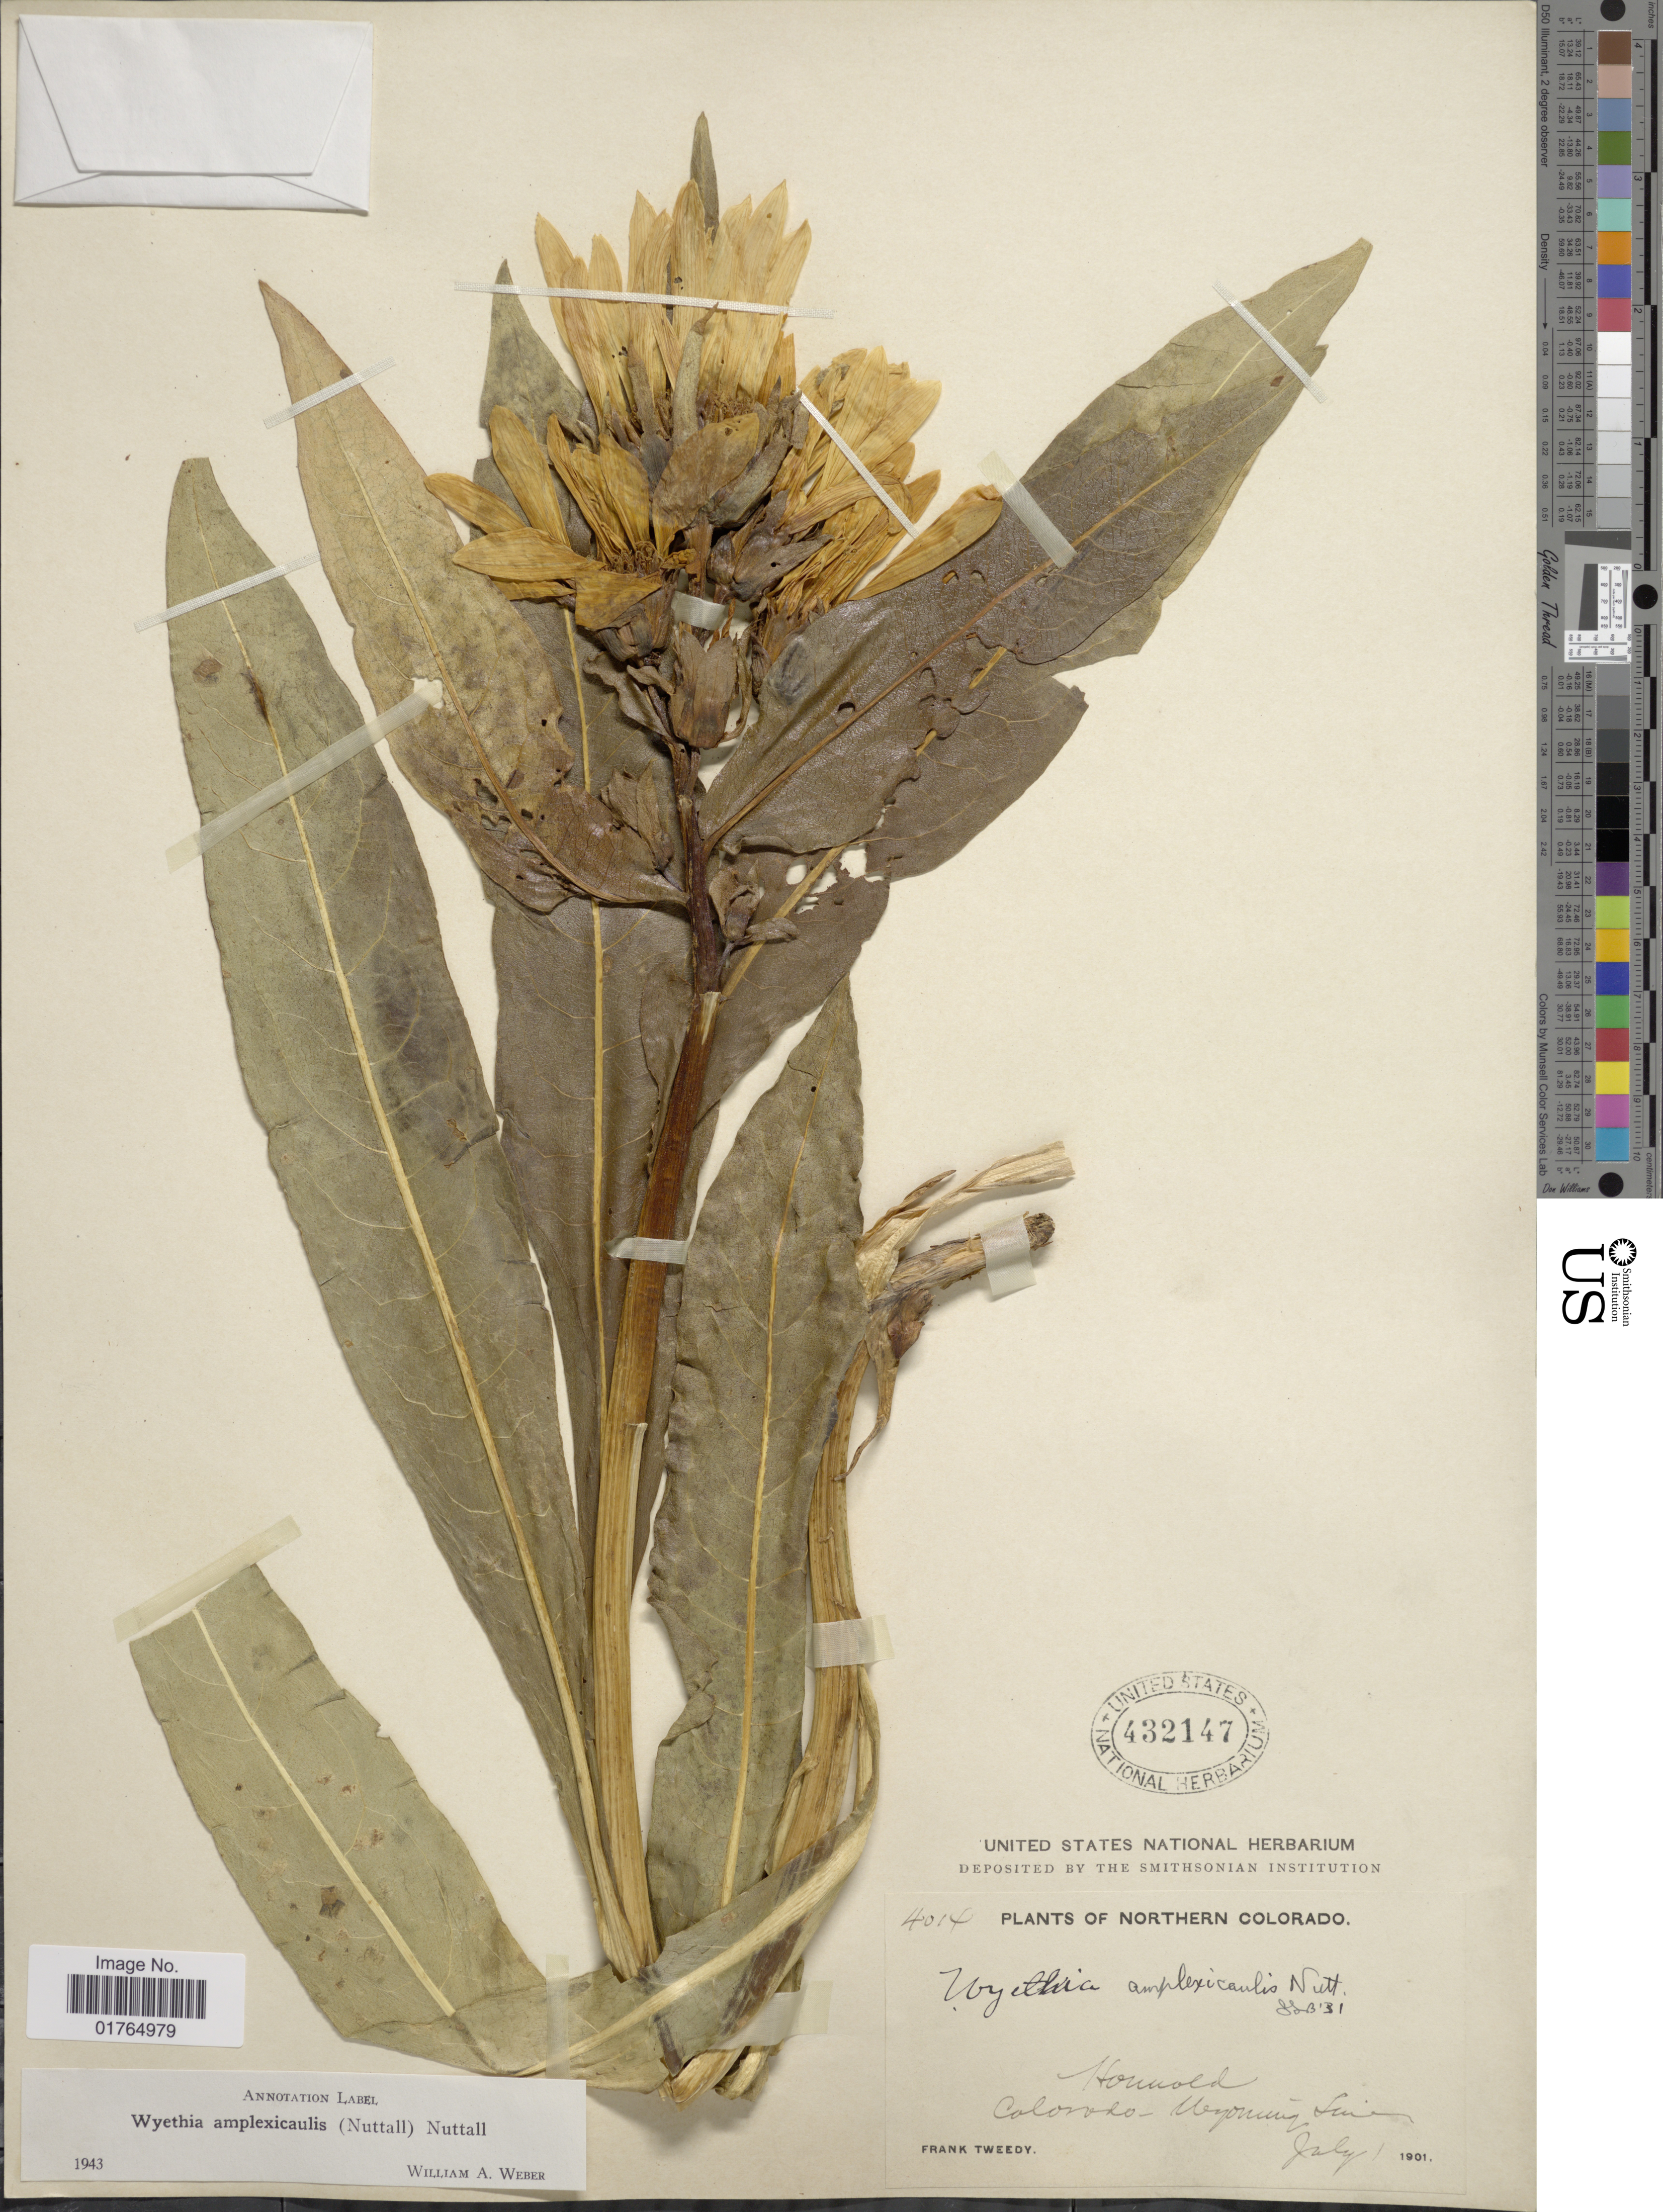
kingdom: Plantae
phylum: Tracheophyta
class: Magnoliopsida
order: Asterales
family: Asteraceae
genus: Wyethia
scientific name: Wyethia amplexicaulis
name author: Nutt.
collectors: F. Tweedy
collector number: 4014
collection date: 1901-07-01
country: United States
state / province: Colorado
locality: Northern Colorado, Honnold, Colorado-Wyoming Line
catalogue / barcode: US 432147